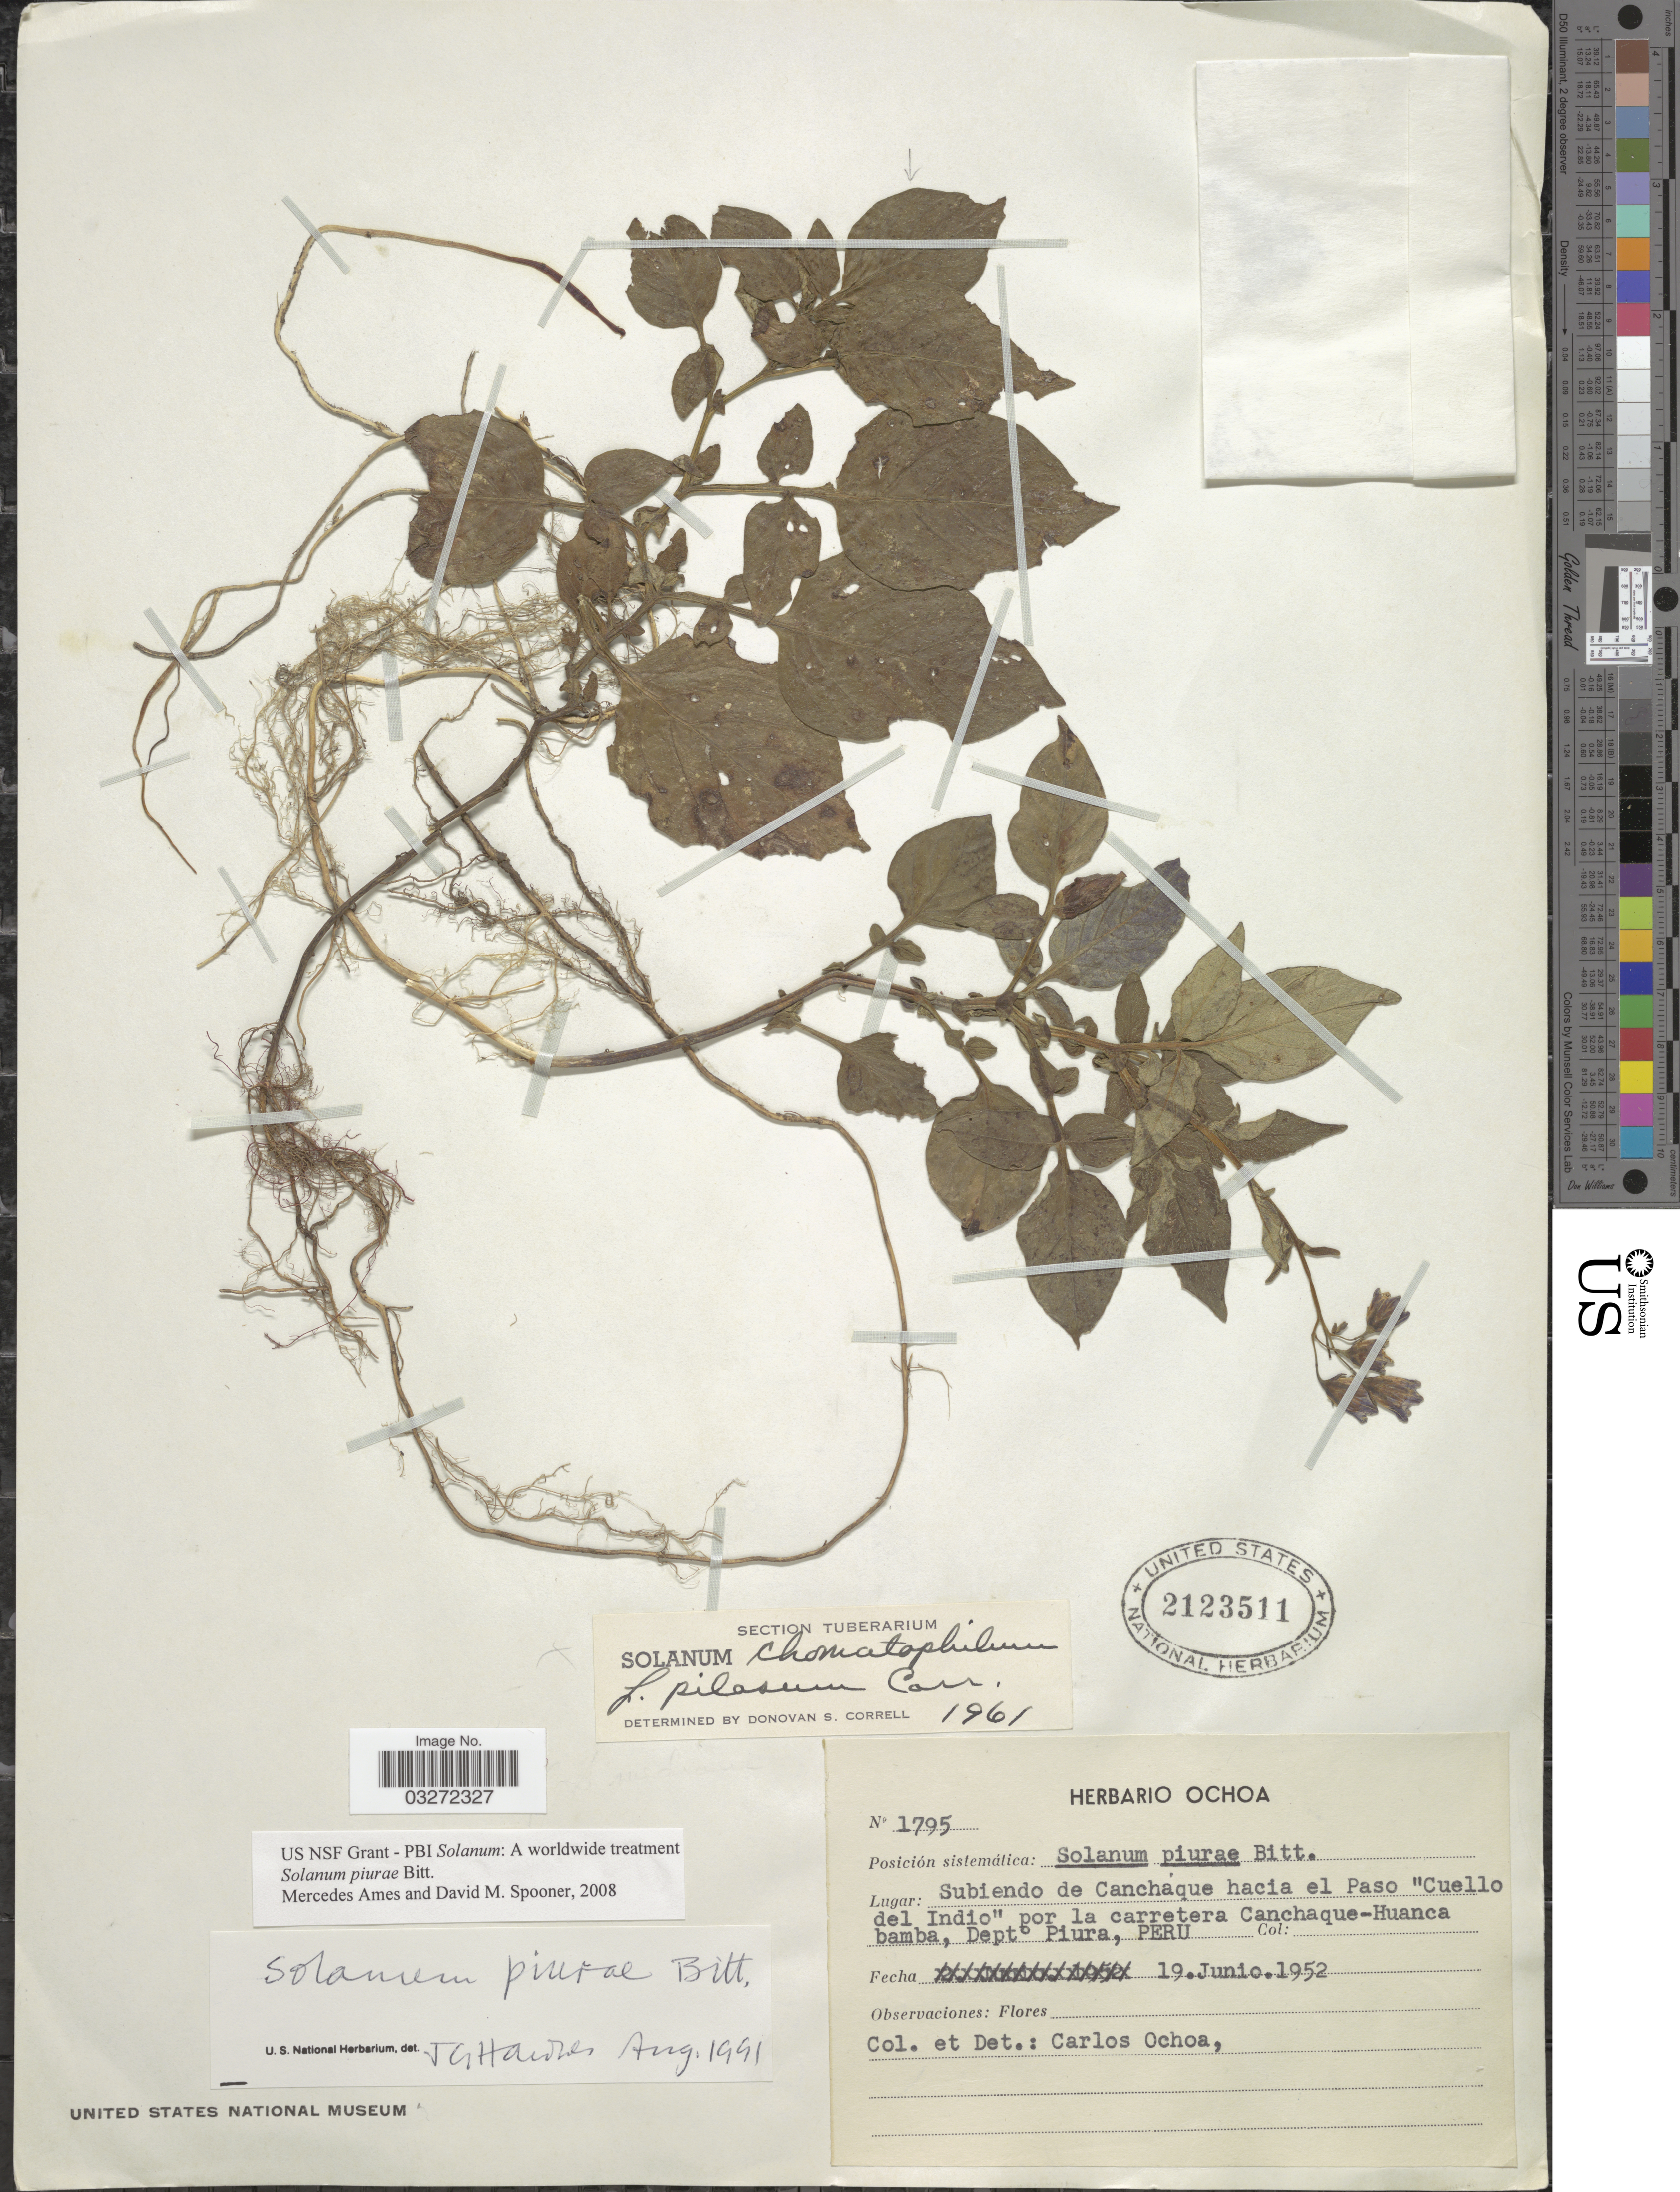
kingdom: Plantae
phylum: Tracheophyta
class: Magnoliopsida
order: Solanales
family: Solanaceae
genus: Solanum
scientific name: Solanum piurae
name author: Bitter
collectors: C. Ochoa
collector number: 1795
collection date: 1952-06-19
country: Peru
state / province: Piura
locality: Subiendo de Cancahque hacia el Paso "Cuello del Indio" por la carretera Canchaque-Huancabamba, Depto Piura.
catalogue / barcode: US 2123511